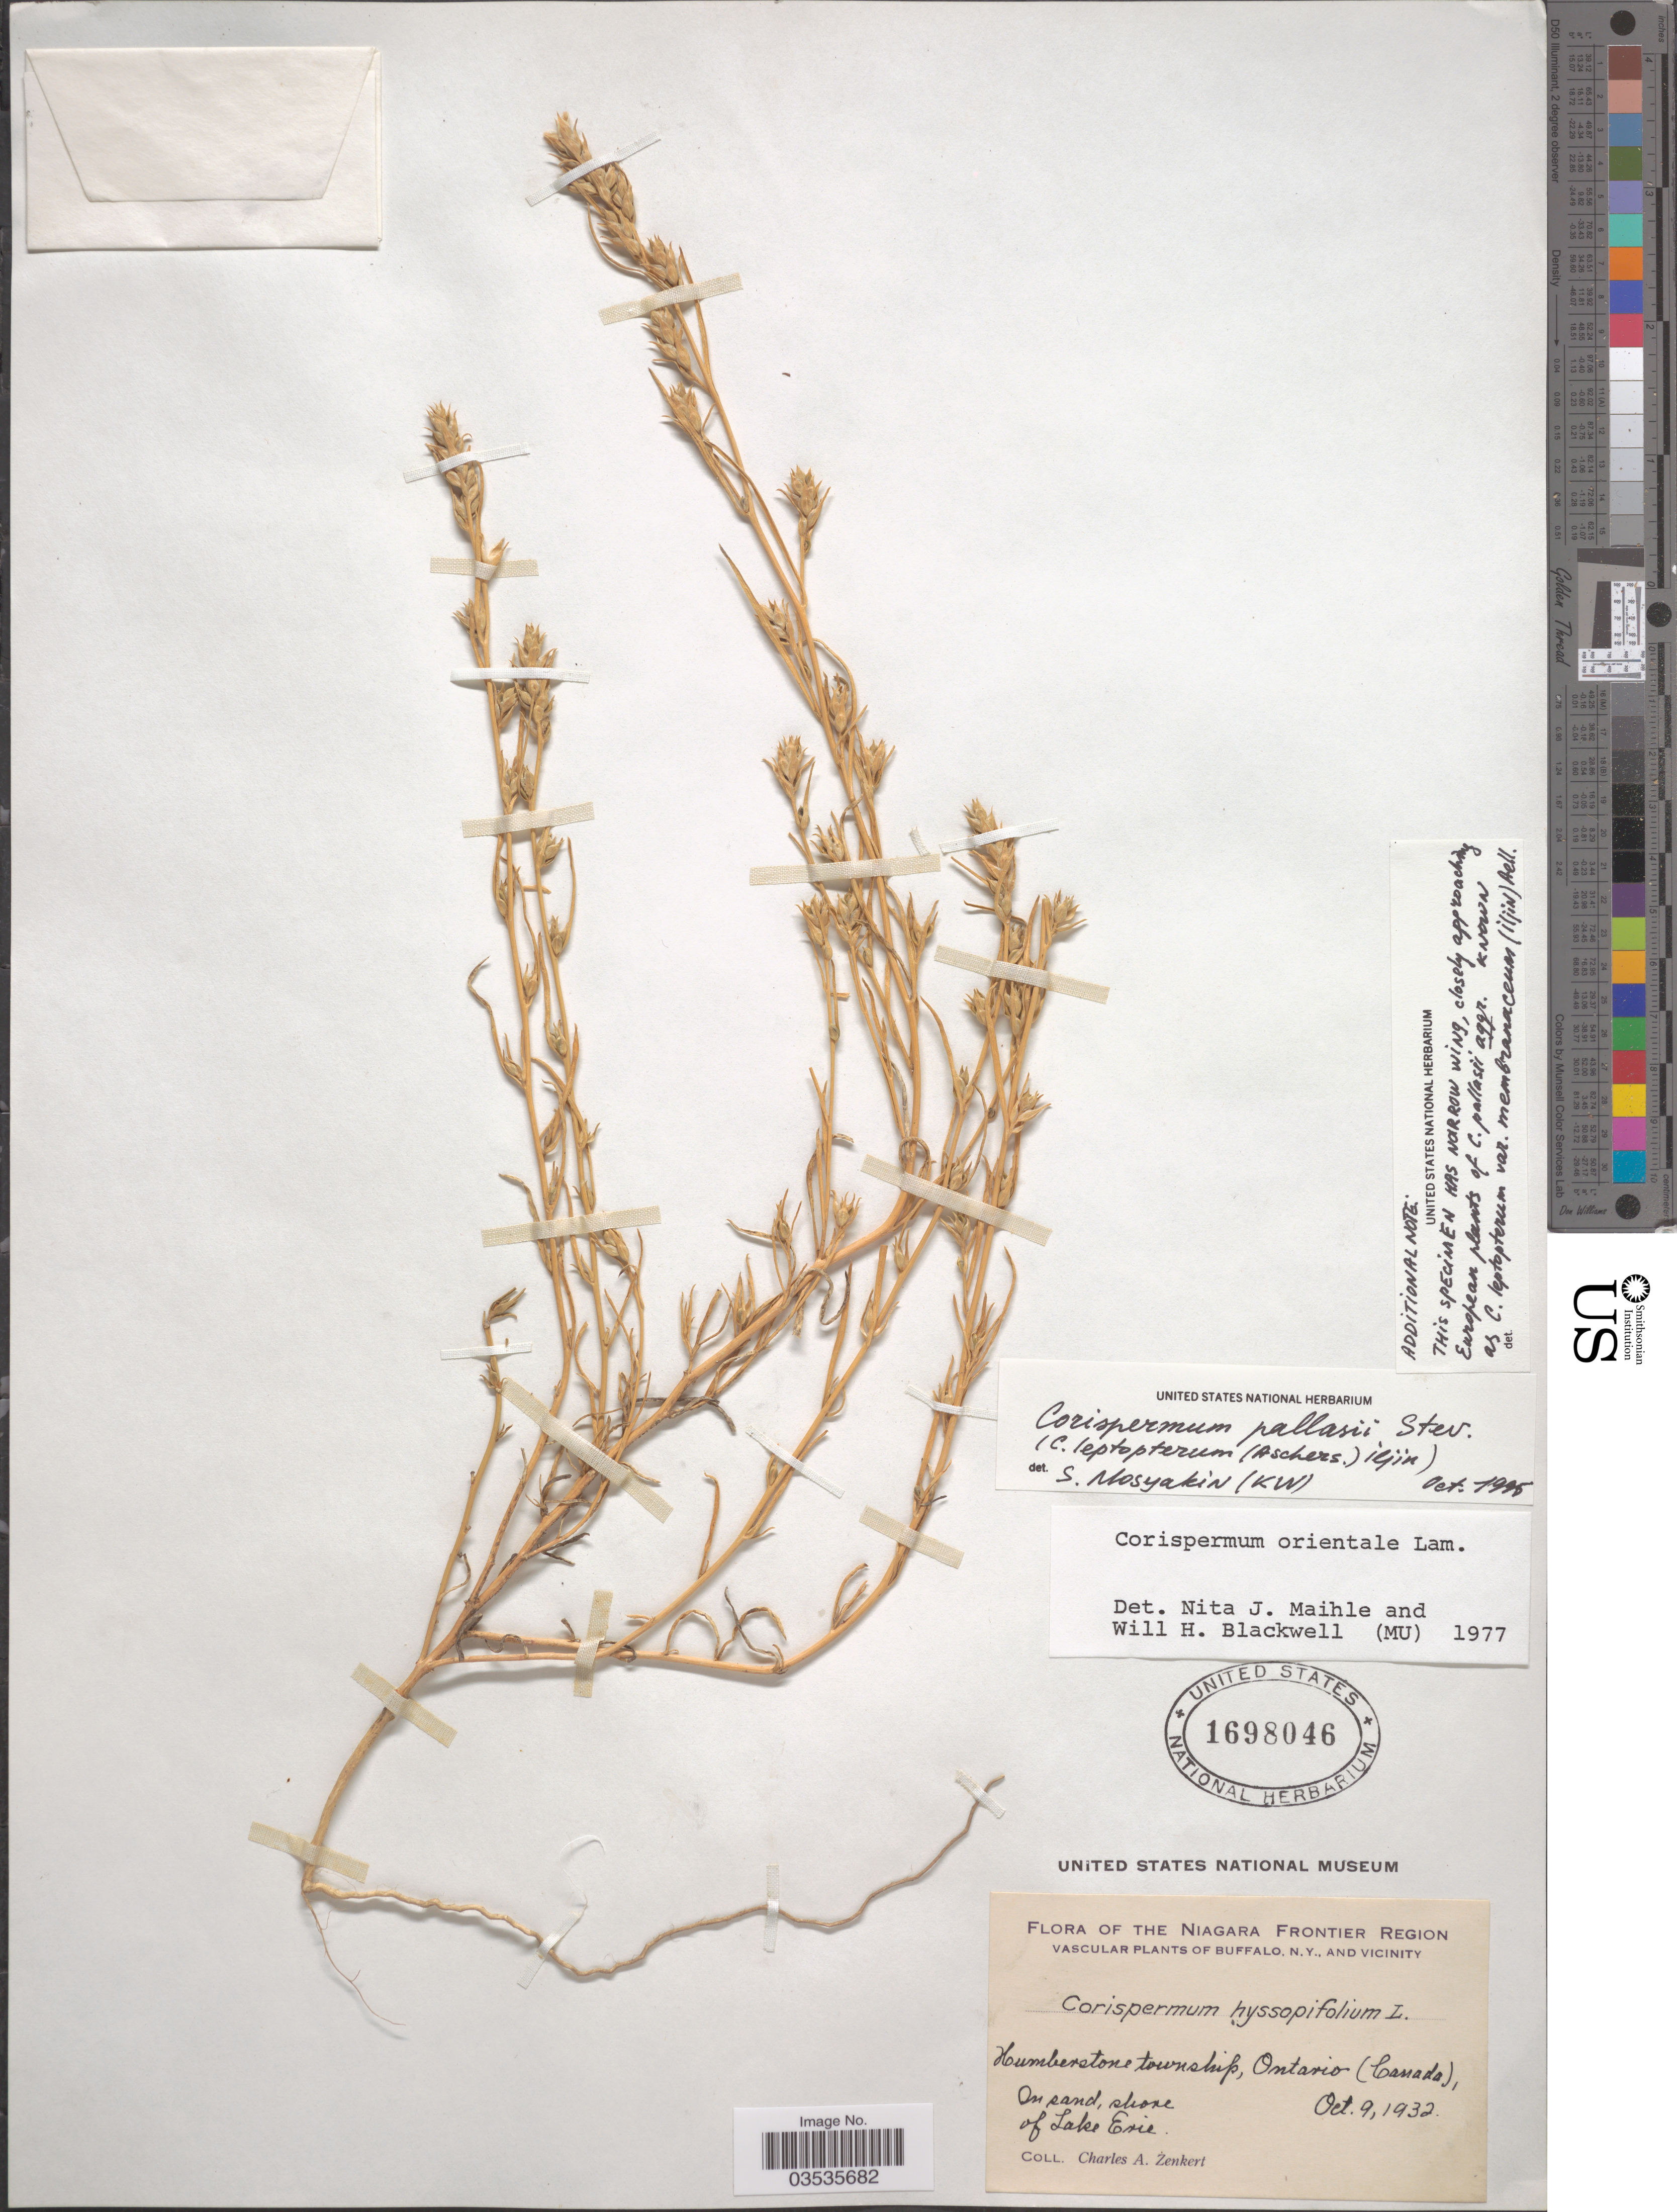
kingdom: Plantae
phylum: Tracheophyta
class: Magnoliopsida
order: Caryophyllales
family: Amaranthaceae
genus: Corispermum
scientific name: Corispermum pallasii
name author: Steven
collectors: C. Zenkert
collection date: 1932-10-09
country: Canada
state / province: Ontario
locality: Niagara Frontier Region. Vascular of Buffalo, N.Y., and vicinity. Lake Erie.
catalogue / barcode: US 1698046